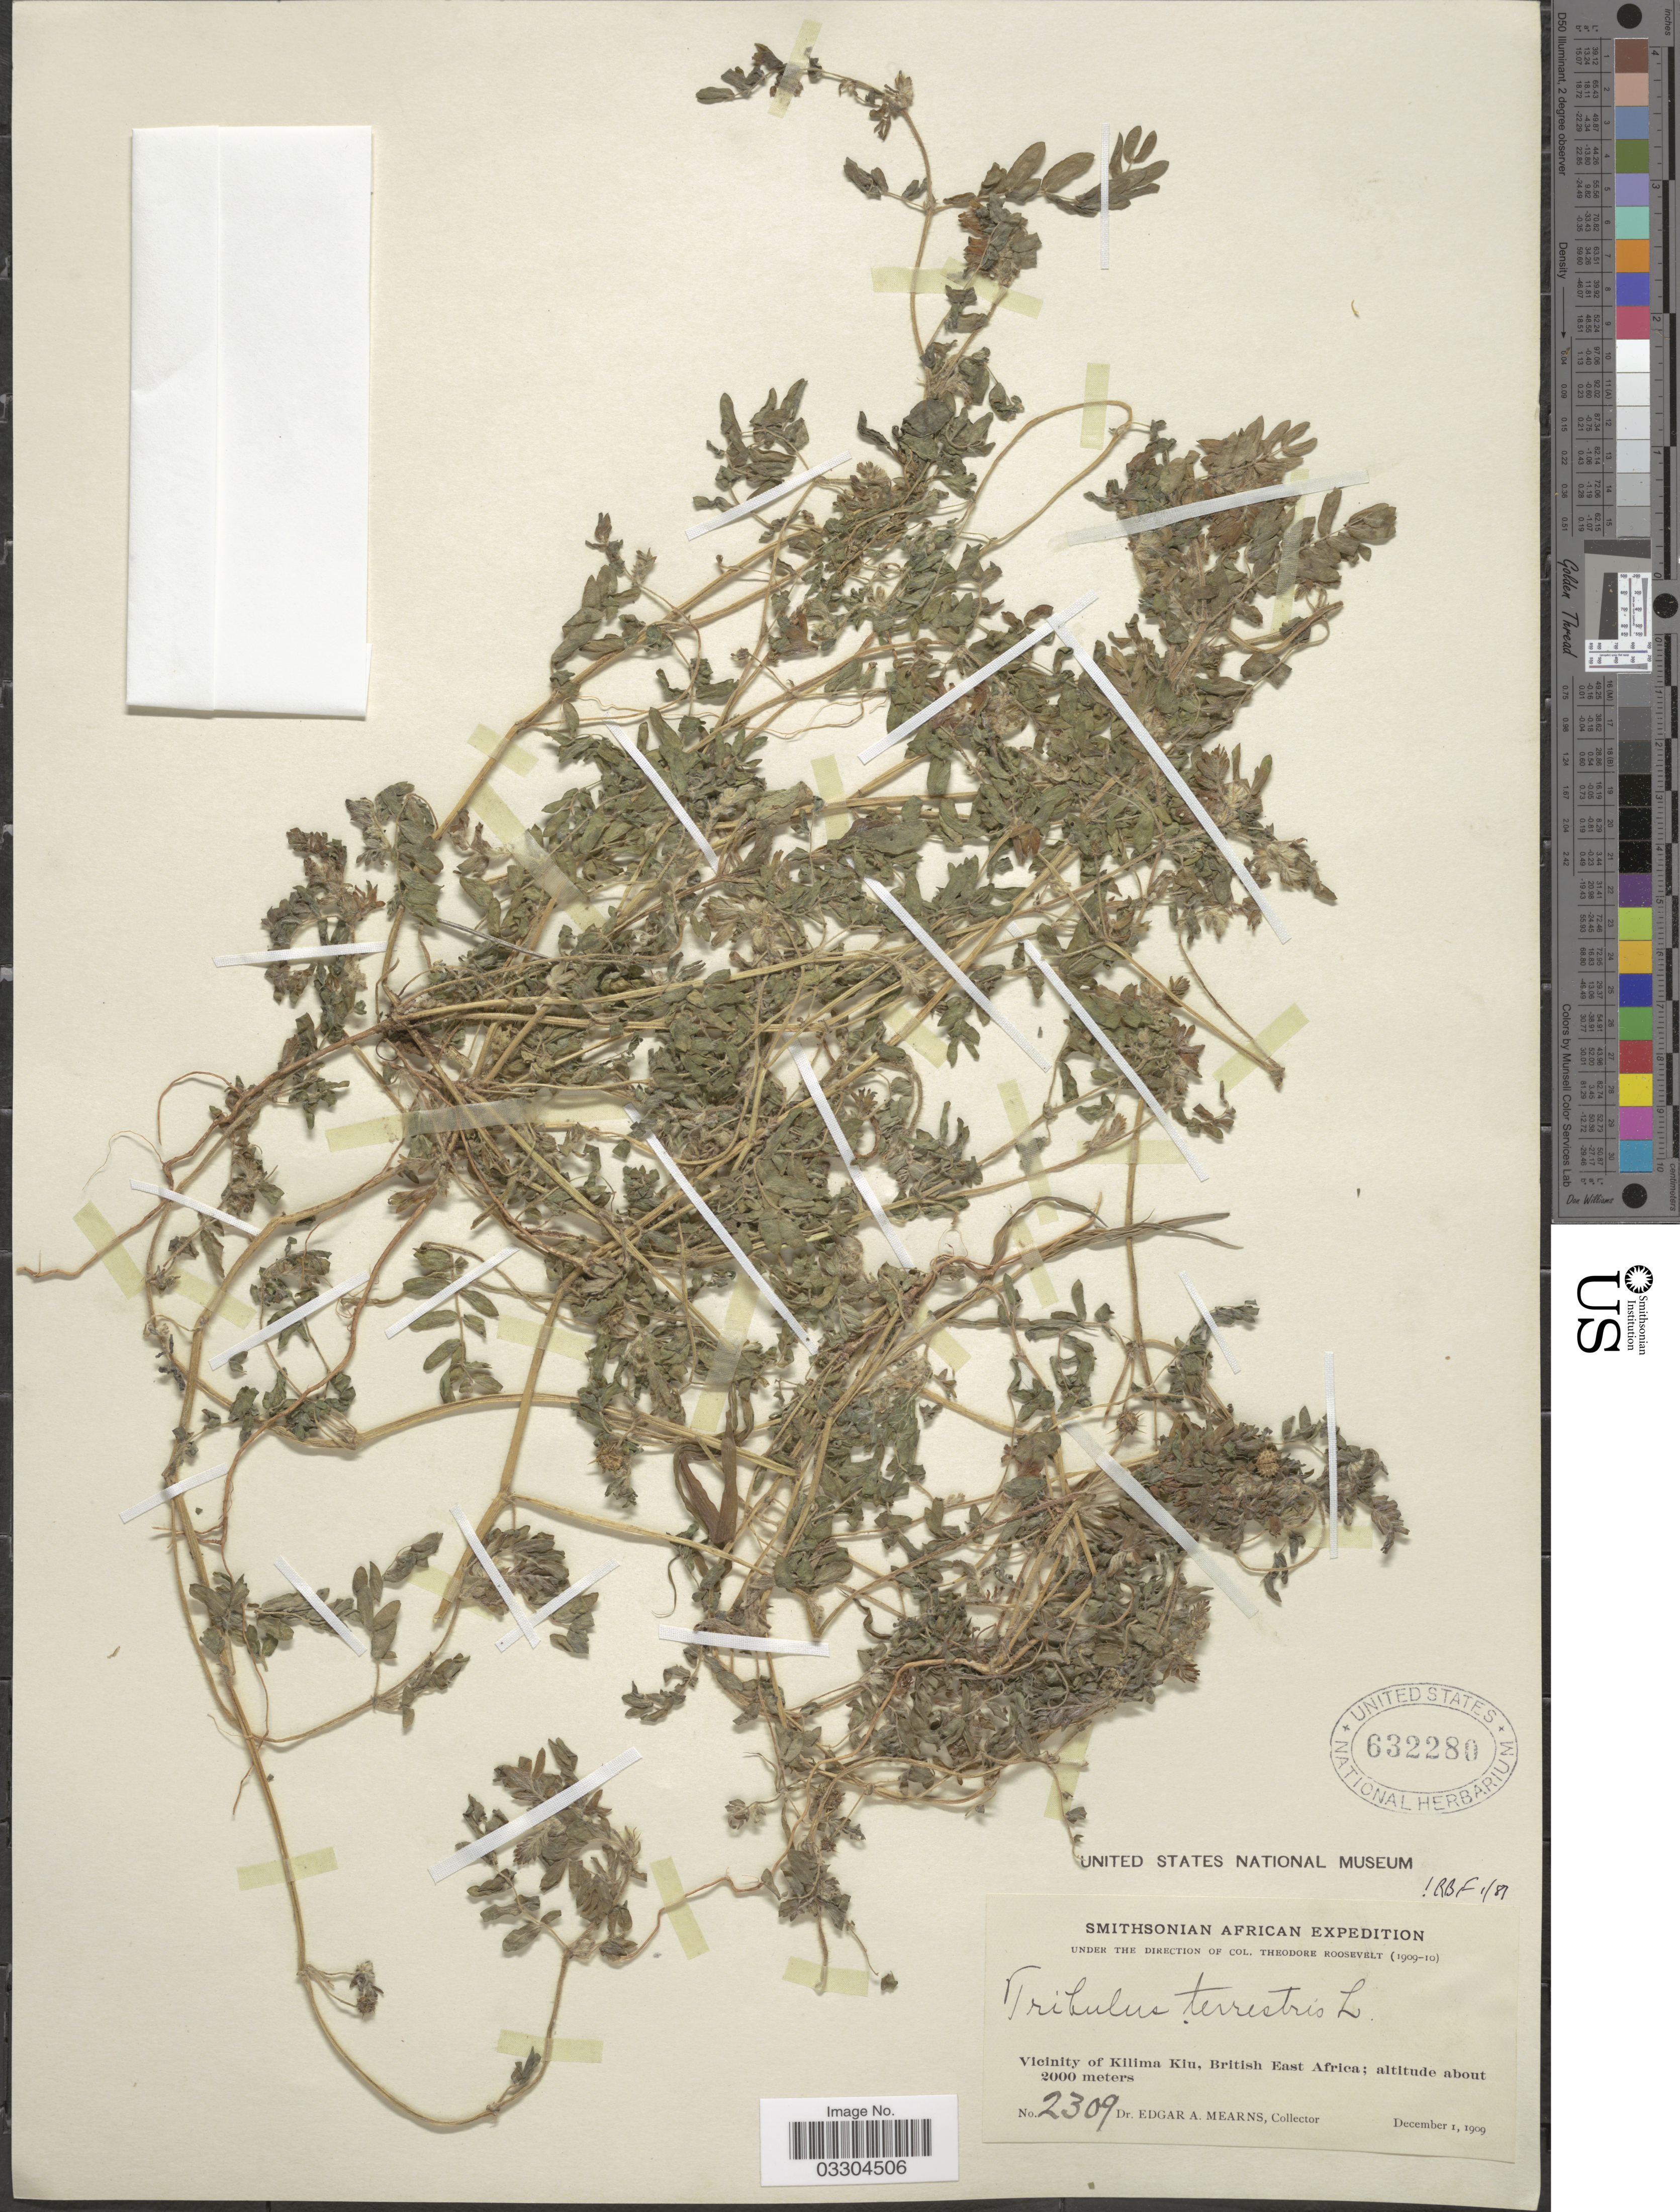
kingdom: Plantae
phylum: Tracheophyta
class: Magnoliopsida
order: Zygophyllales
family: Zygophyllaceae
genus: Tribulus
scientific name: Tribulus terrestris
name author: L.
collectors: E. A. Mearns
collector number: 2309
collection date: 1909-12-01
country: Kenya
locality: Vicinity of Kilima Kiu, British East Africa.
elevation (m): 2000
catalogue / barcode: US 632280